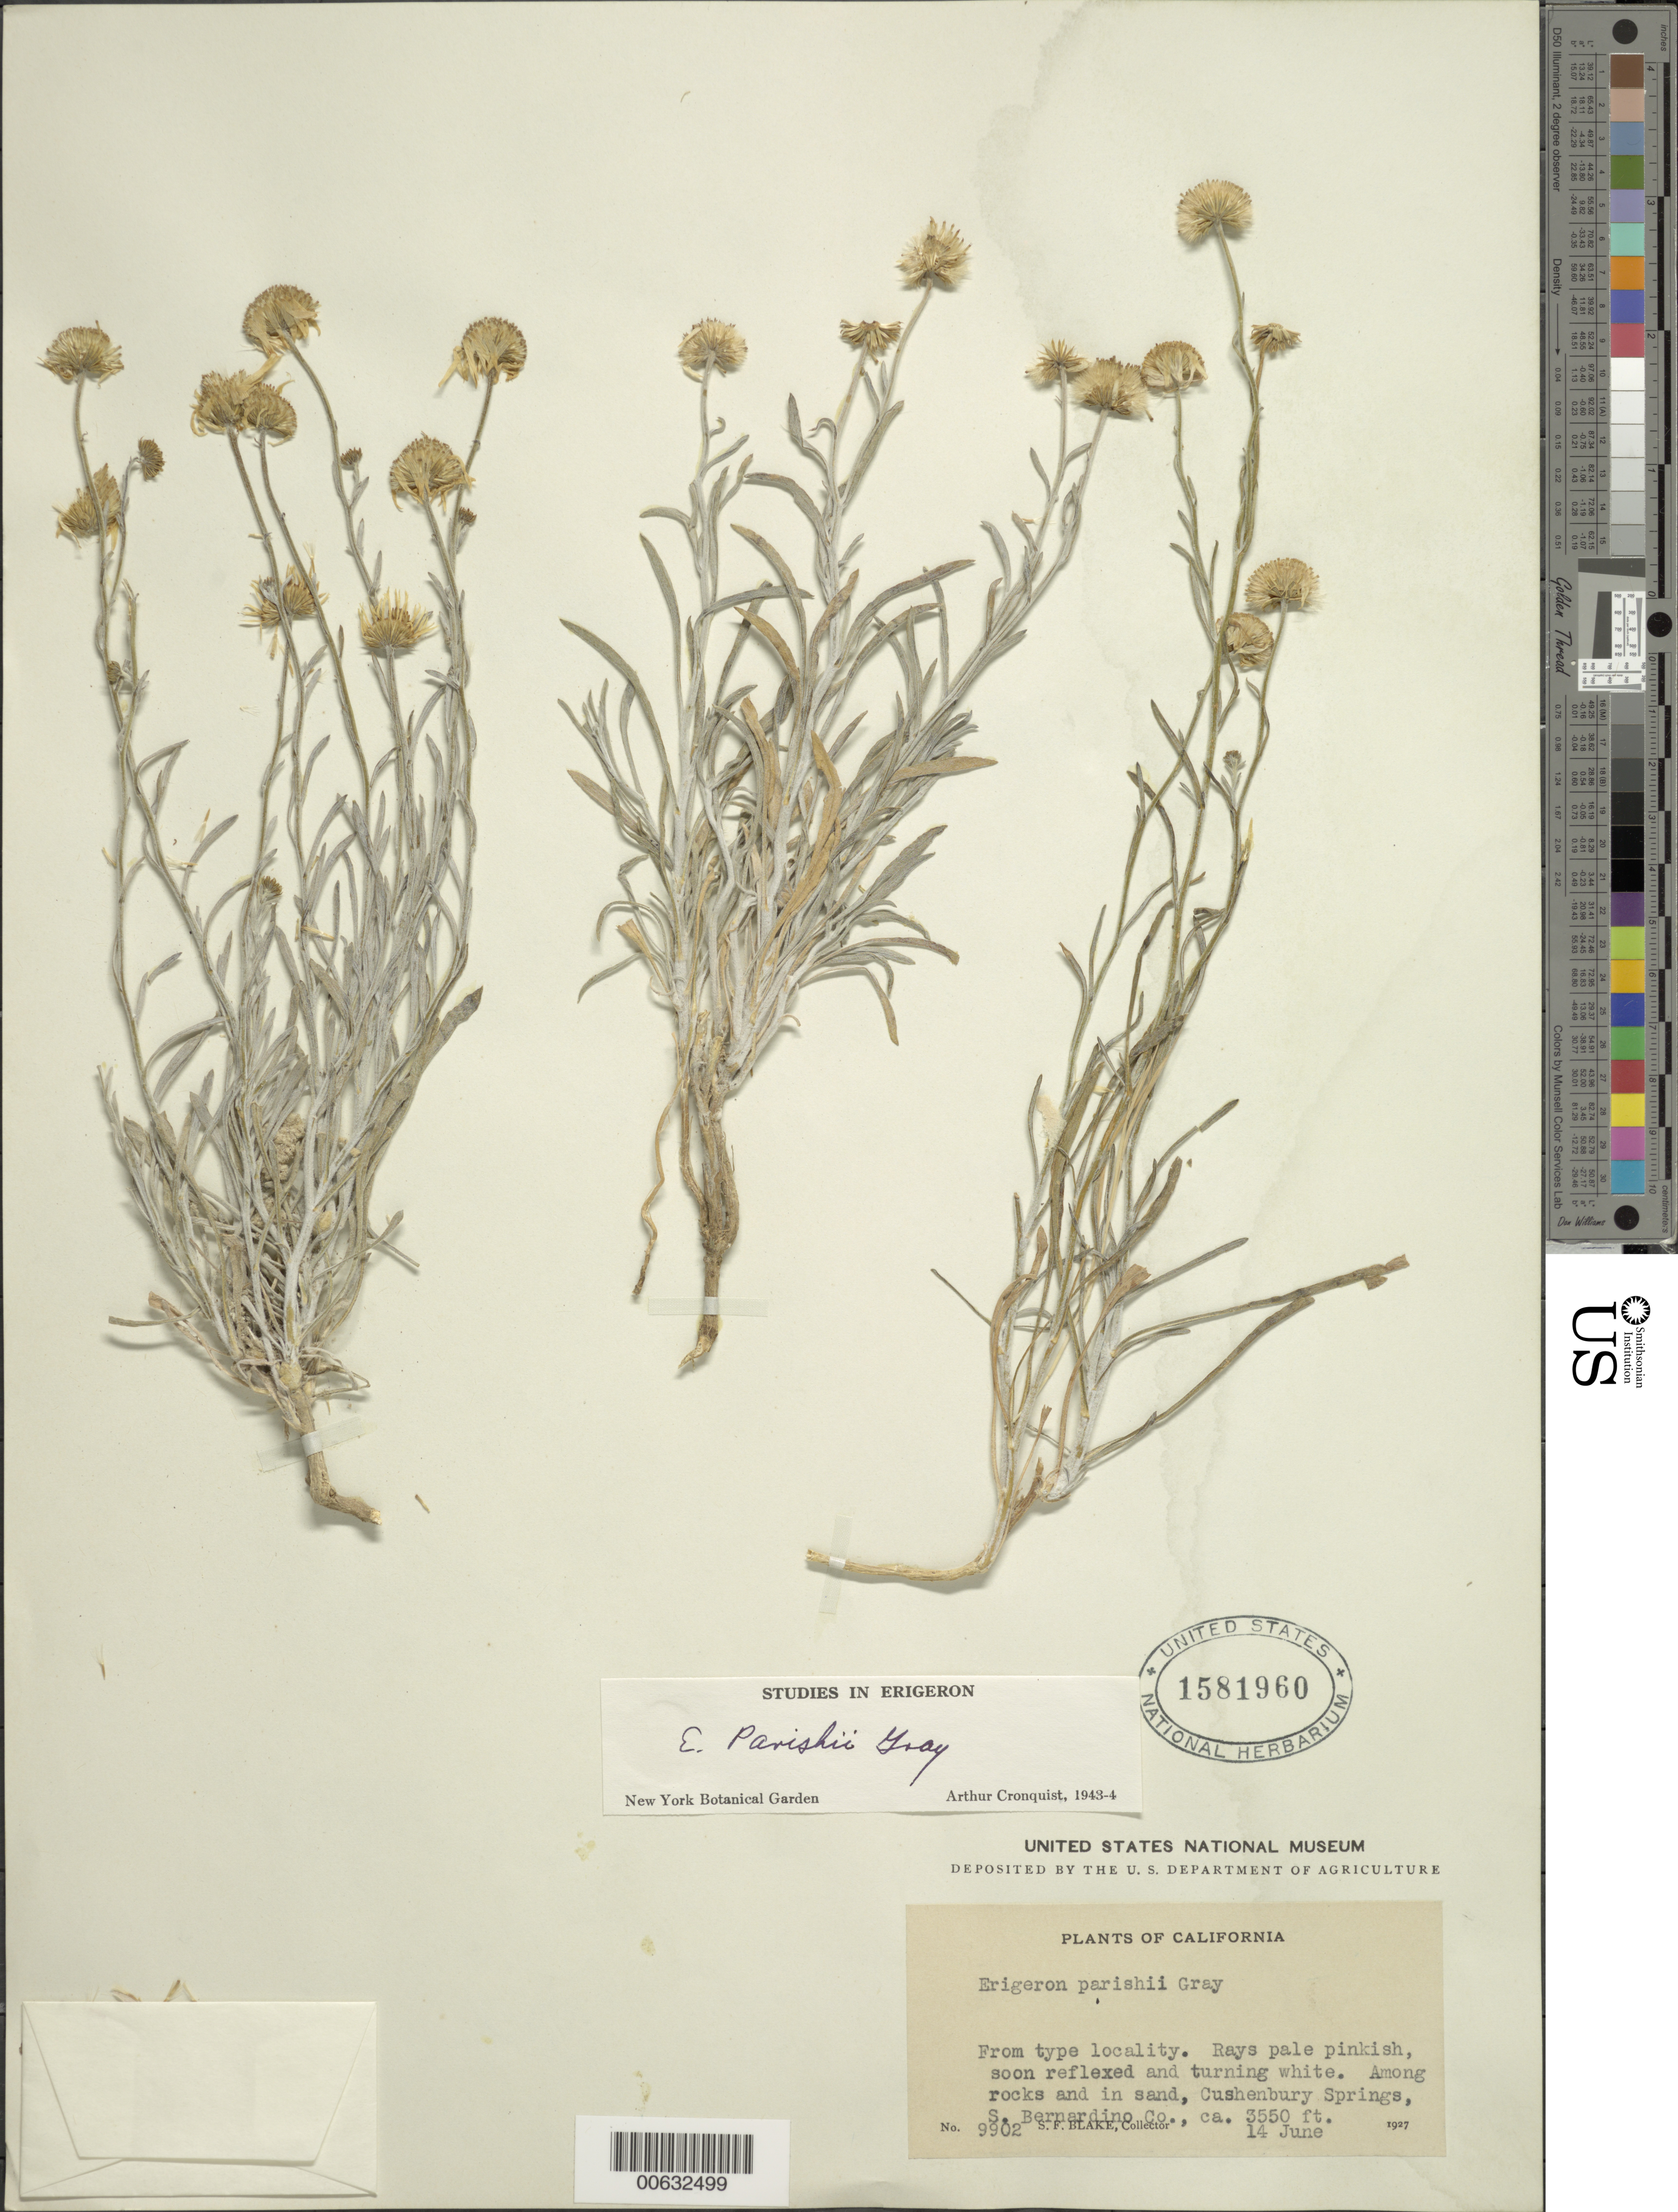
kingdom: Plantae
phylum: Tracheophyta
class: Magnoliopsida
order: Asterales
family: Asteraceae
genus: Erigeron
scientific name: Erigeron parishii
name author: A. Gray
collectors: S. Blake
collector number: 9902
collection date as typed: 14 Jun 1927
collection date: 1927-06-14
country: United States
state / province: California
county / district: San Bernardino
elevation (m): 1082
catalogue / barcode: US 1581960